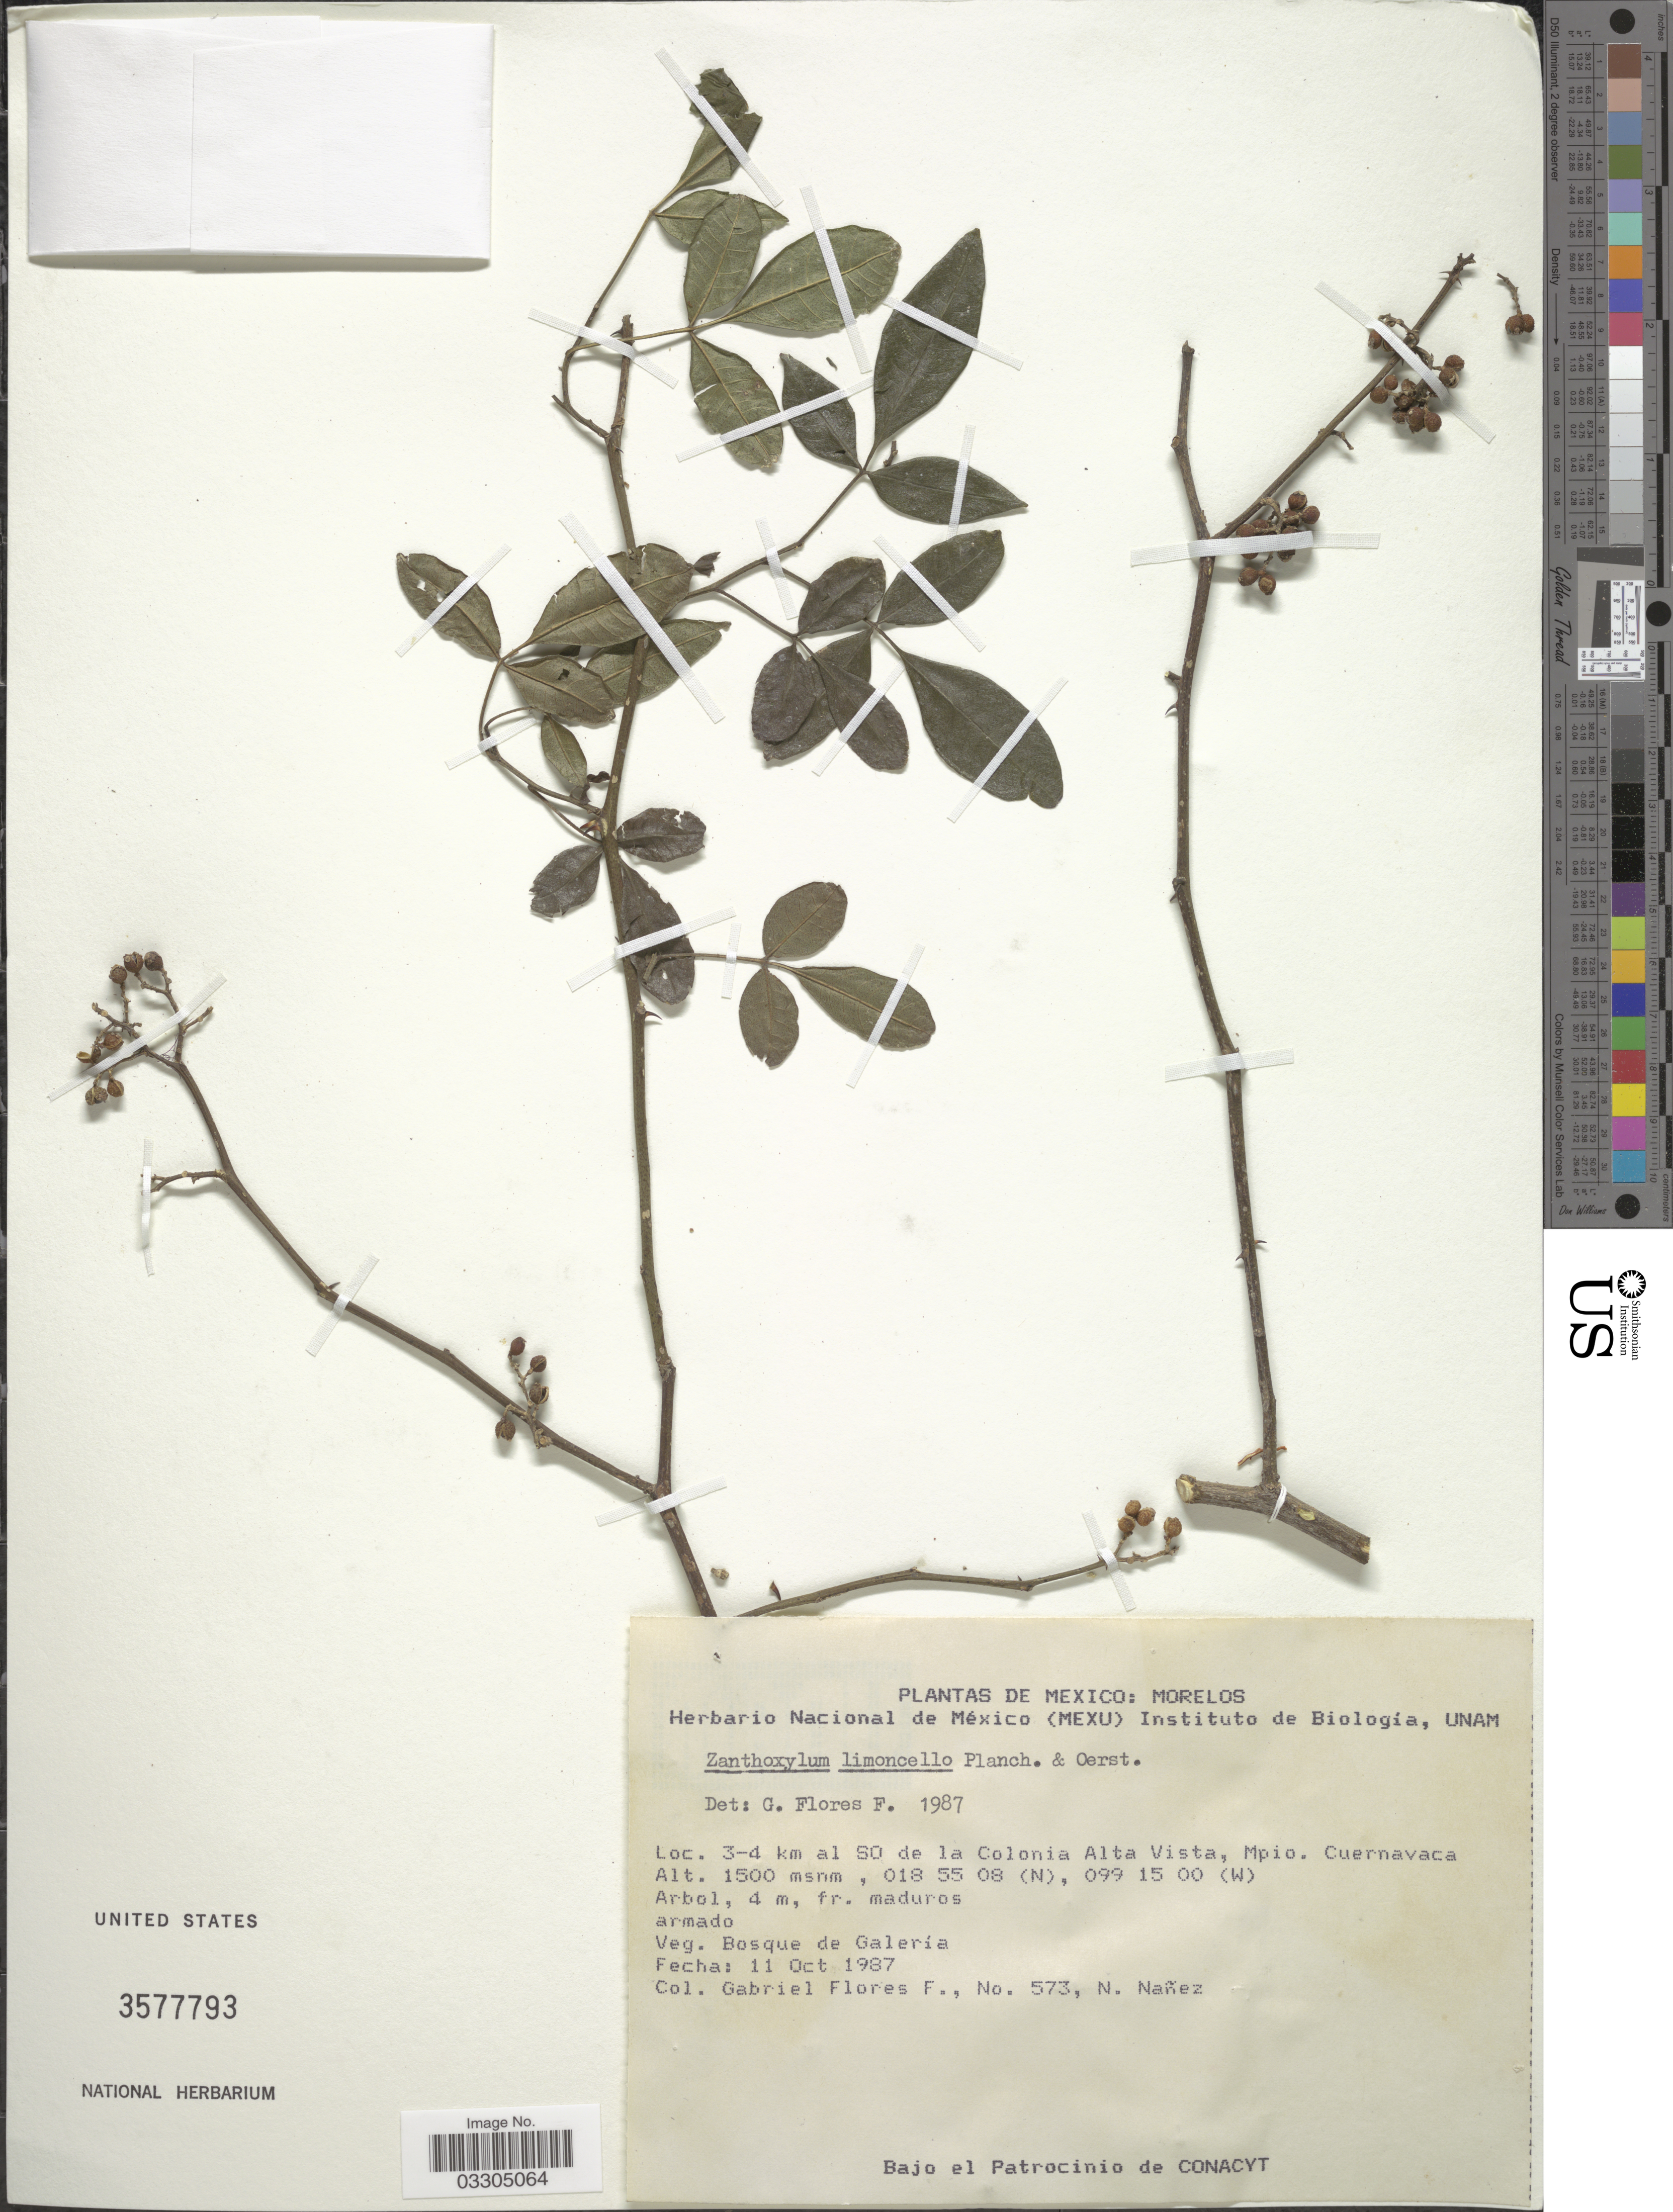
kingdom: Plantae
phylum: Tracheophyta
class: Magnoliopsida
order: Sapindales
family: Rutaceae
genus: Zanthoxylum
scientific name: Zanthoxylum limoncello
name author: Planch. & Oerst.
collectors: G. Flores F. & N. Nañez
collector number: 573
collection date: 1987-10-11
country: Mexico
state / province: Morelos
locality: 3-4 km al SO de la Colonia Alta Vista, Mpio. Cuernavaca.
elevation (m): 1500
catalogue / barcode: US 3577793